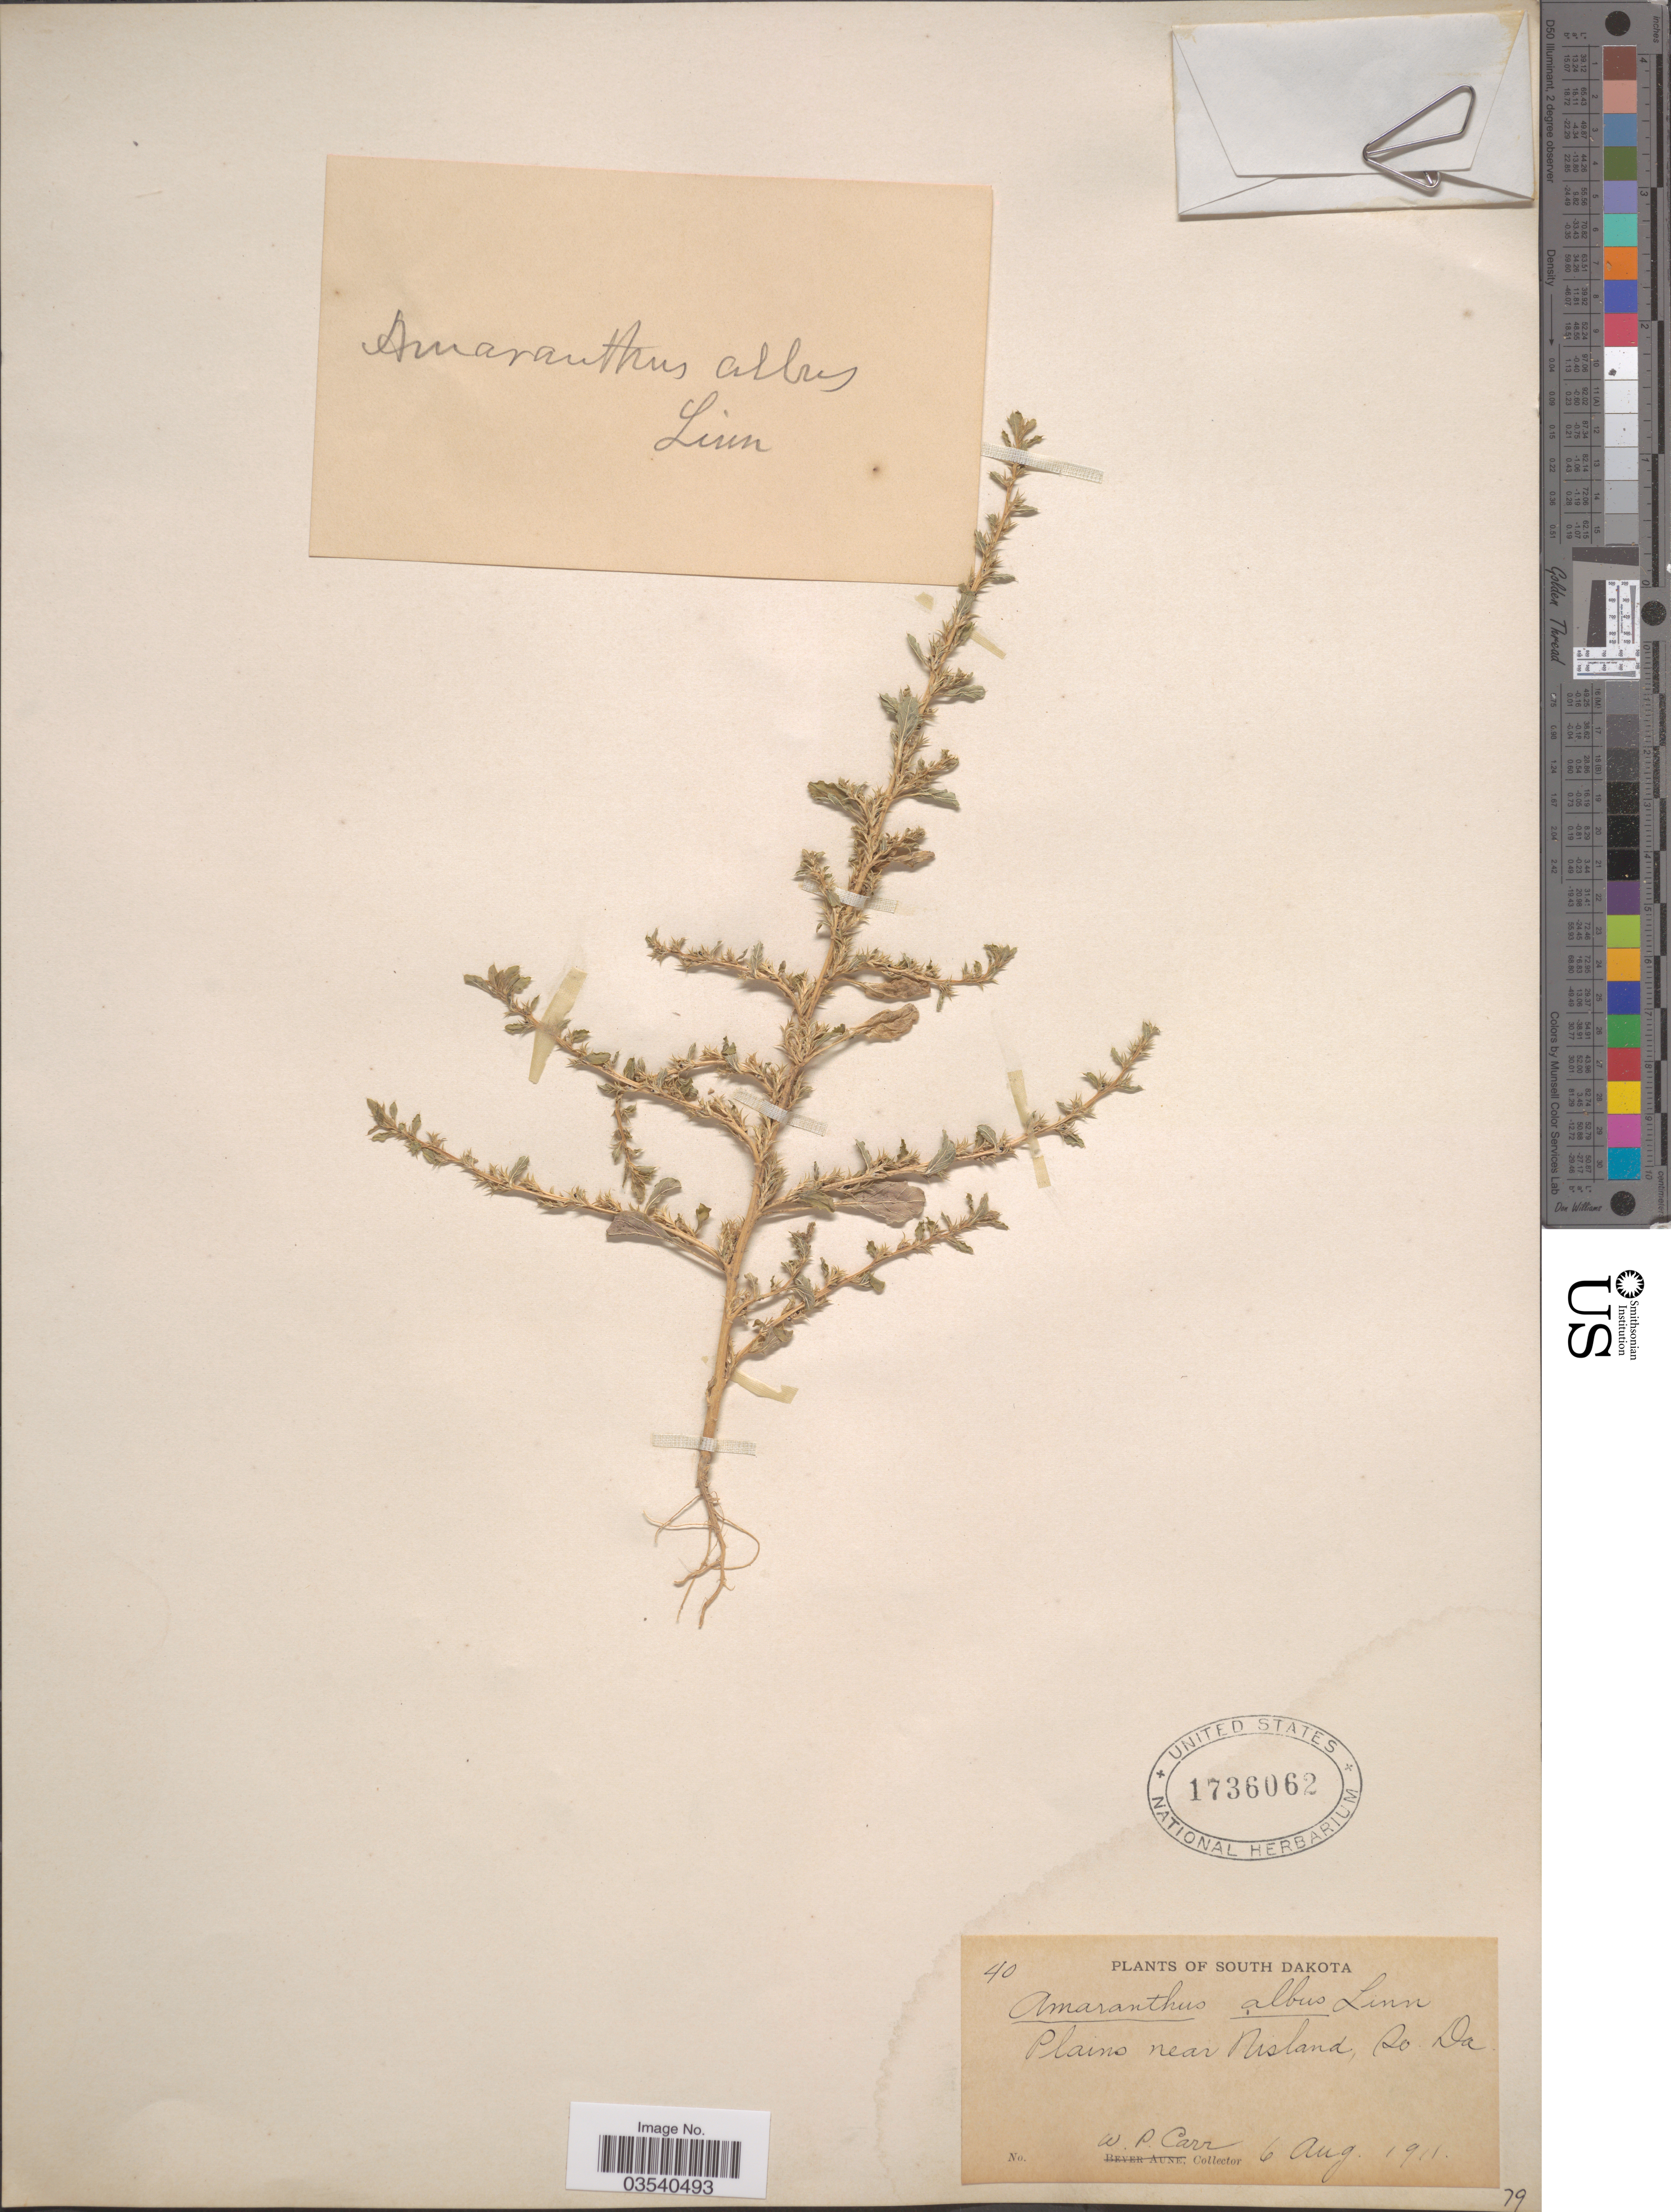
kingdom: Plantae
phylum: Tracheophyta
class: Magnoliopsida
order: Caryophyllales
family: Amaranthaceae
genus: Amaranthus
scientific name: Amaranthus graecizans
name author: L.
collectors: W. Carr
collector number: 40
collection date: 1911-08-06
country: United States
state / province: South Dakota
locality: Plains near Nisland.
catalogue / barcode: US 1736062